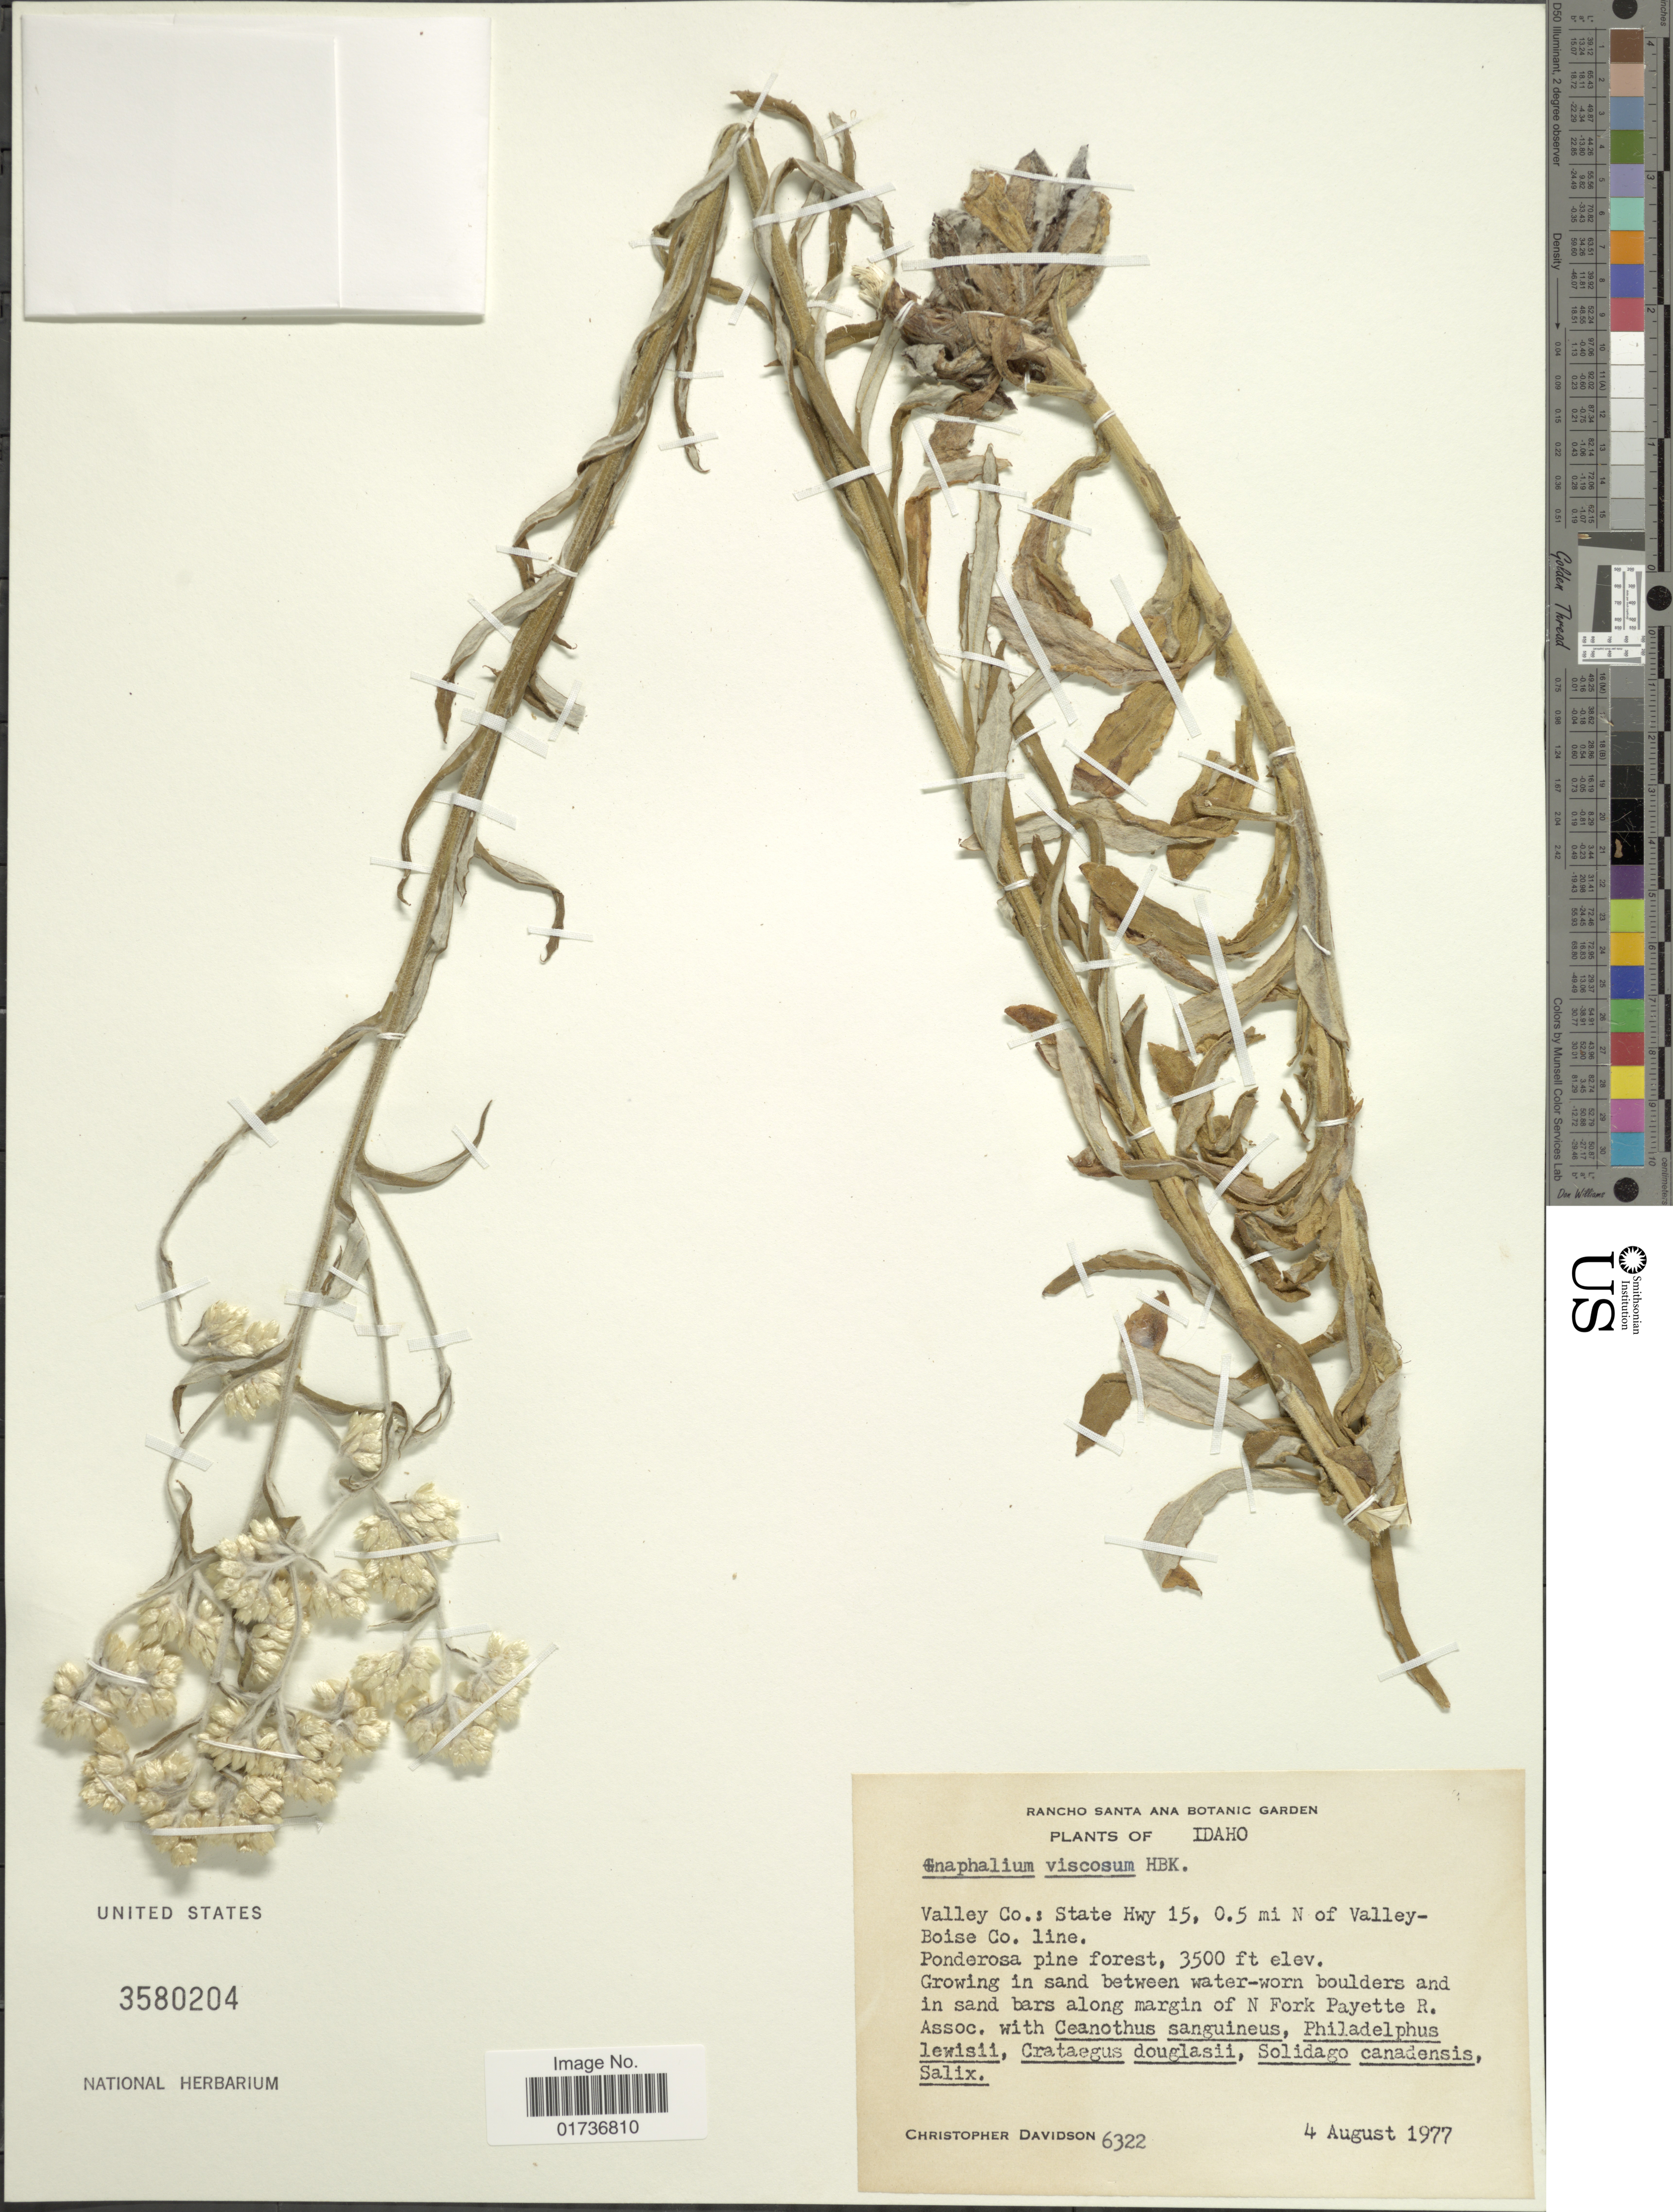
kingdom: Plantae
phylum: Tracheophyta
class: Magnoliopsida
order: Asterales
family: Asteraceae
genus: Gnaphalium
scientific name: Gnaphalium viscosum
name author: Kunth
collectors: C. Davidson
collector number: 6322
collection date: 1977-08-04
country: United States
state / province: Idaho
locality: Valley Co: State Hwy 15, 0.5 mi N of Valley-Boise Co line, Ponderosa pine forest, growing in sand between water-worn boulders and in sand bars along margin of N Fork Payette R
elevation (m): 1067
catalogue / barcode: US 3580204